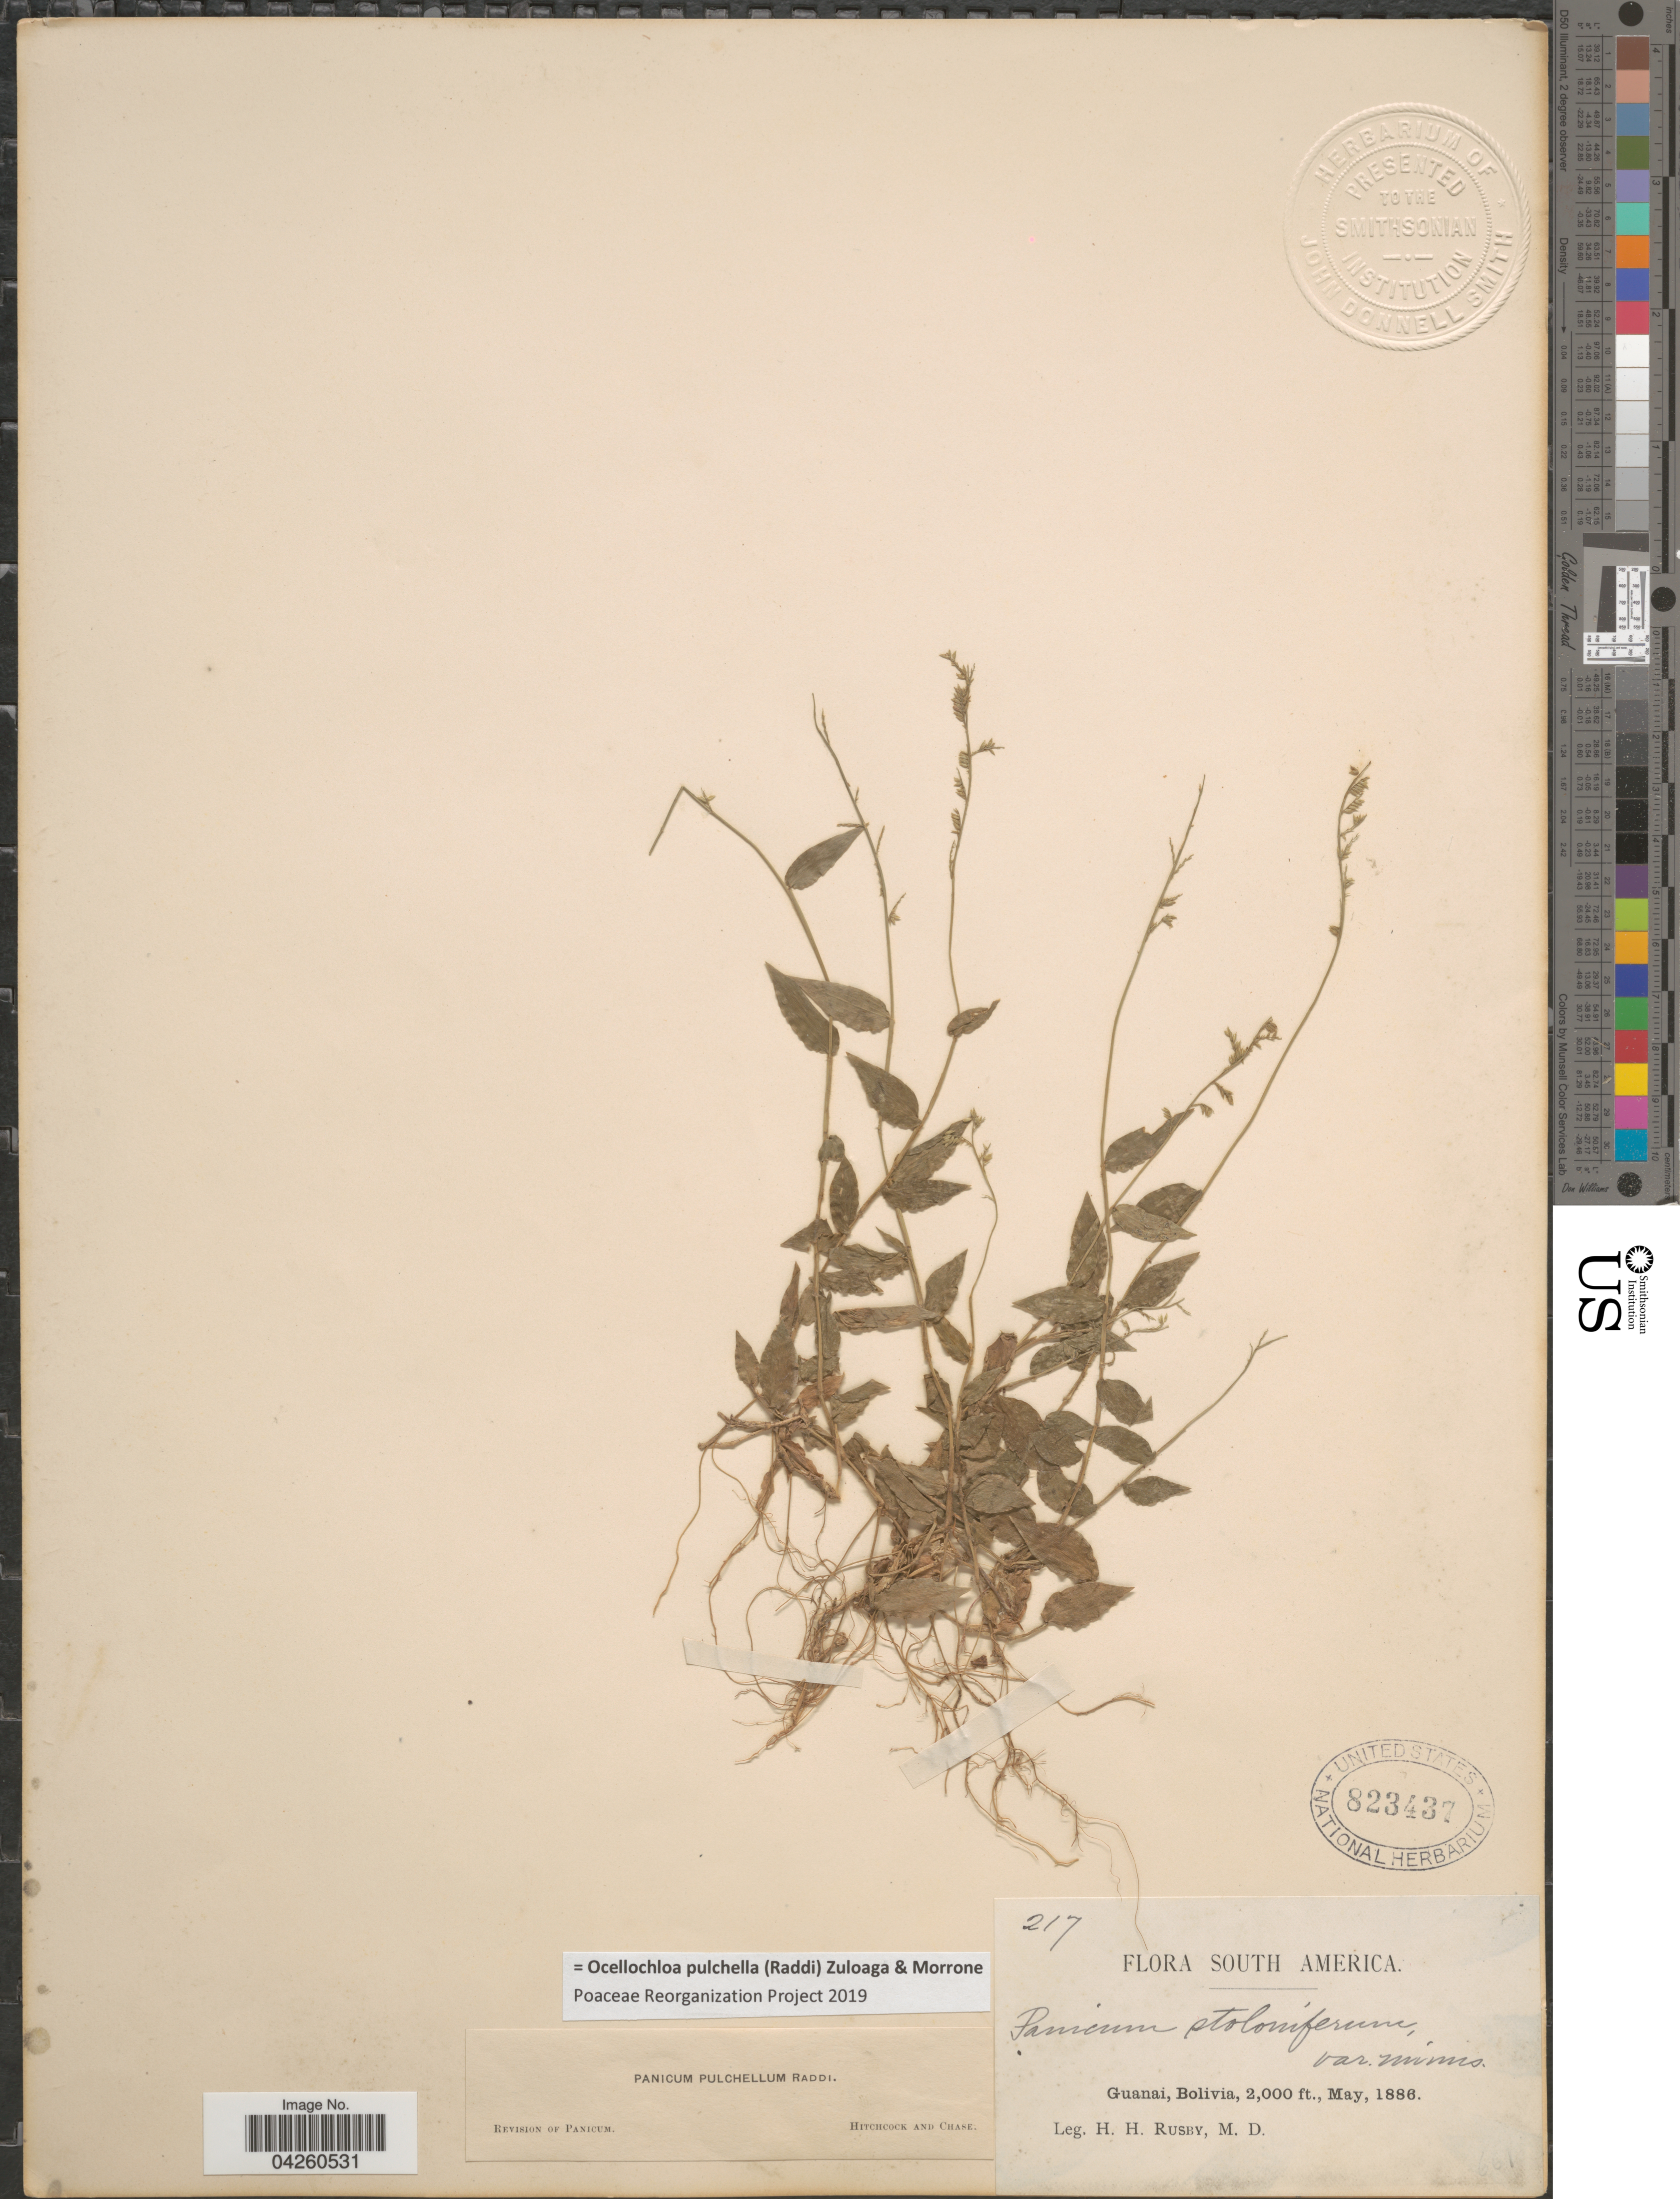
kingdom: Plantae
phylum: Tracheophyta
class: Liliopsida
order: Poales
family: Poaceae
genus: Ocellochloa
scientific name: Ocellochloa pulchella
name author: (Raddi) Zuloaga & Morrone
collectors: H. H. Rusby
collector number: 217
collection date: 1886-05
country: Bolivia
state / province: La Páz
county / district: Larecaja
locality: Guanay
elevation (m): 610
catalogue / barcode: US 823437